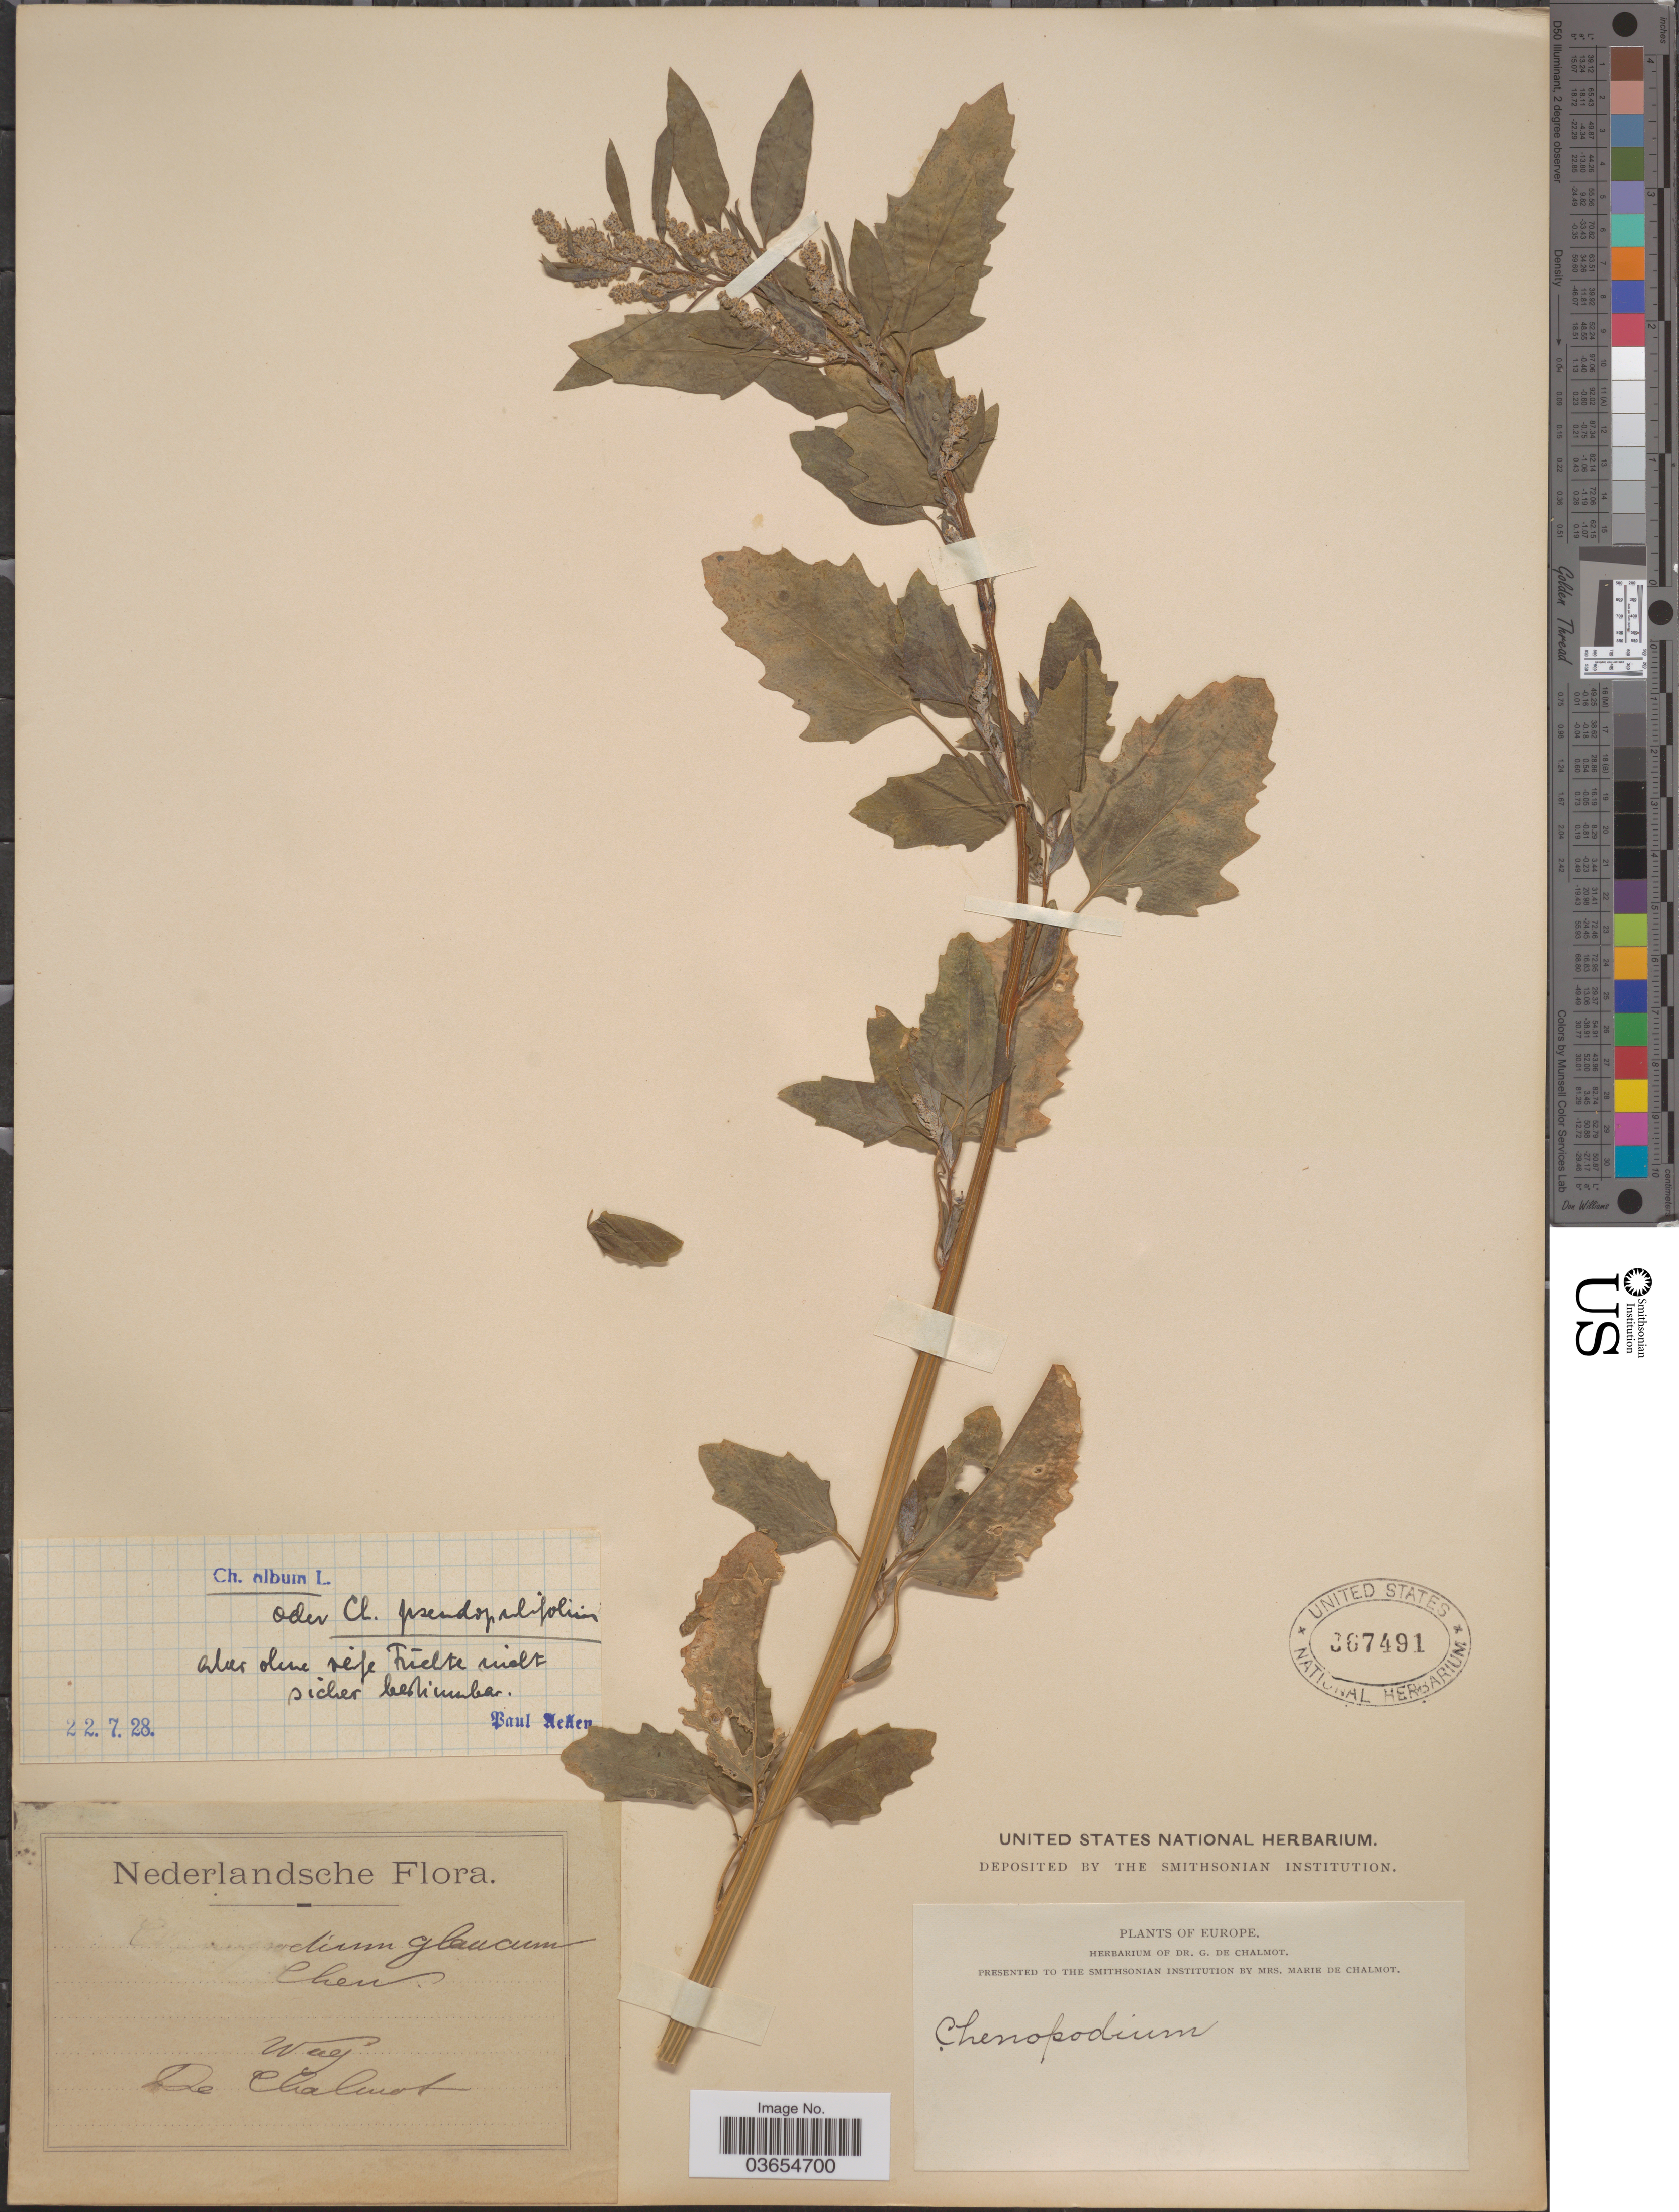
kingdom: Plantae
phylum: Tracheophyta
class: Magnoliopsida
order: Caryophyllales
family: Amaranthaceae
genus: Chenopodium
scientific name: Chenopodium album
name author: L.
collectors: G. de Chalmot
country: Netherlands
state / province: Gelderland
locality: Wag.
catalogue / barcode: US 367491